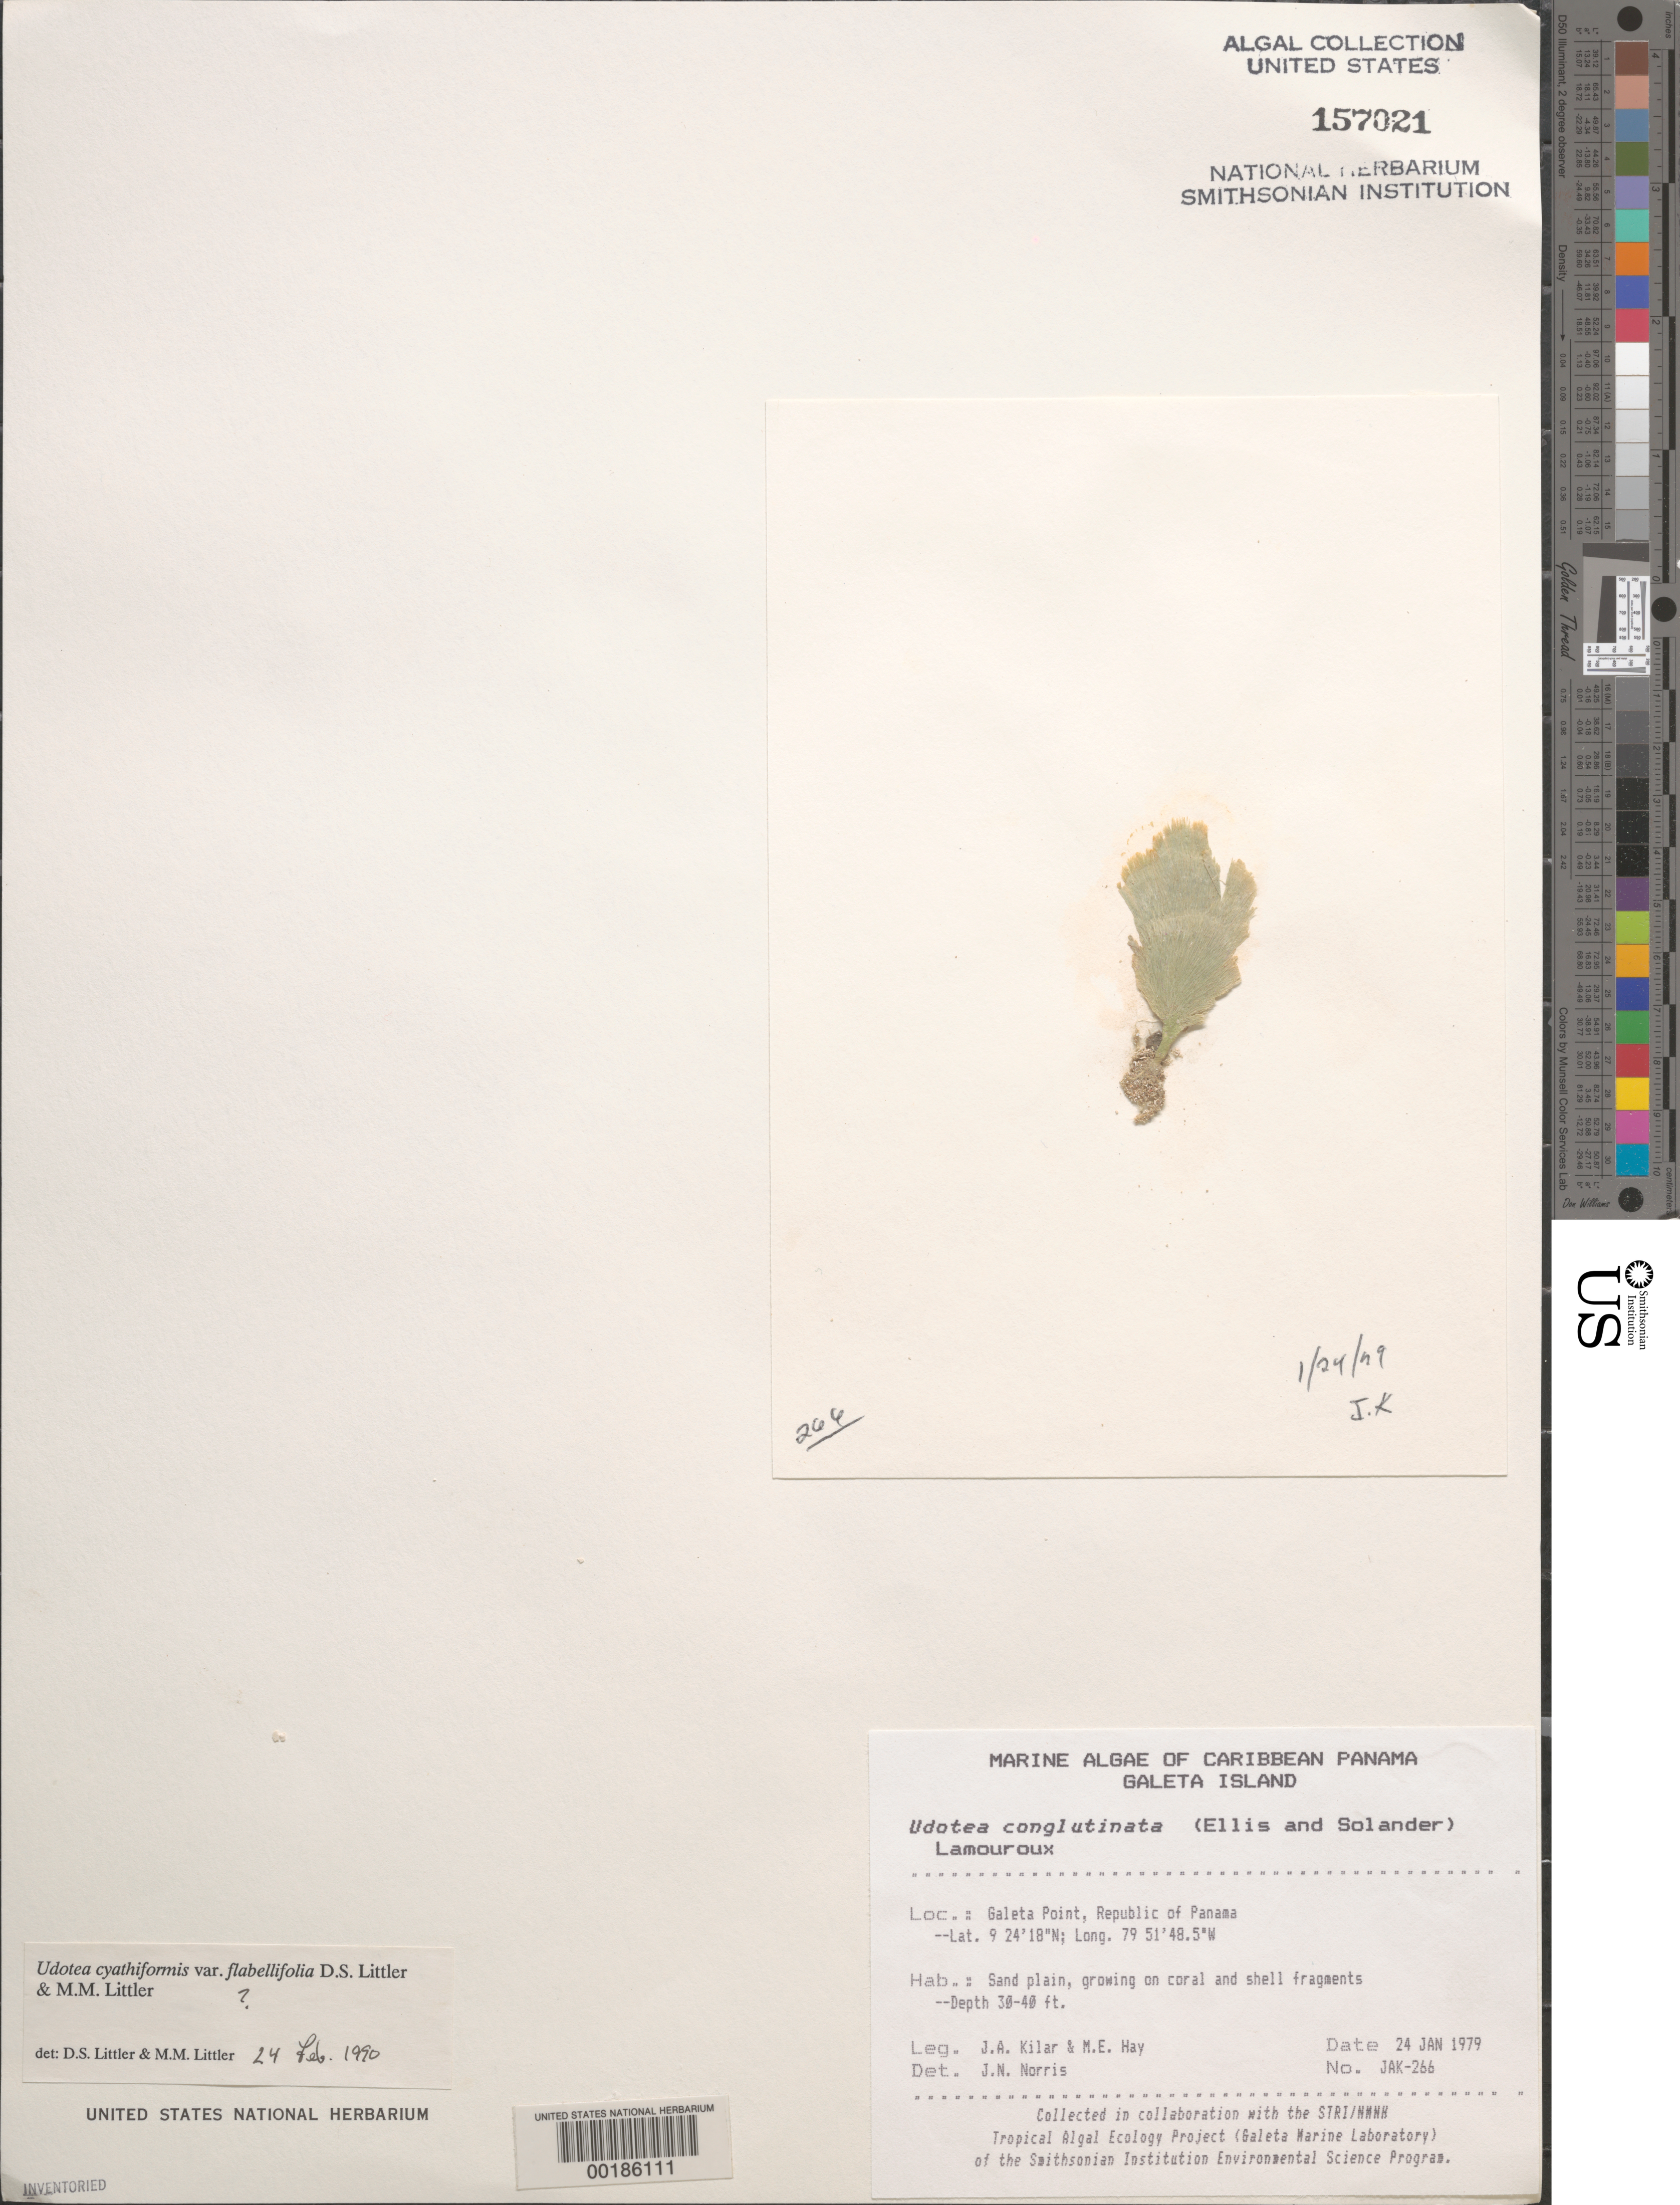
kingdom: Plantae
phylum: Chlorophyta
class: Ulvophyceae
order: Bryopsidales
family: Udoteaceae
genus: Udotea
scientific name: Udotea cyathiformis var. flabellifolia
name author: D.S. Littler & Littler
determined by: Littler, D. S.; Littler, M. M.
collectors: J. A. Kilar & M. E. Hay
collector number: JAK-266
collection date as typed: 24 Jan 1979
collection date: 1979-01-24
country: Panama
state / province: Colón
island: Galeta Island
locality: Galeta Point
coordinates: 9 24' 18" N, 79 51' 48.5" W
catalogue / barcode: US 157021